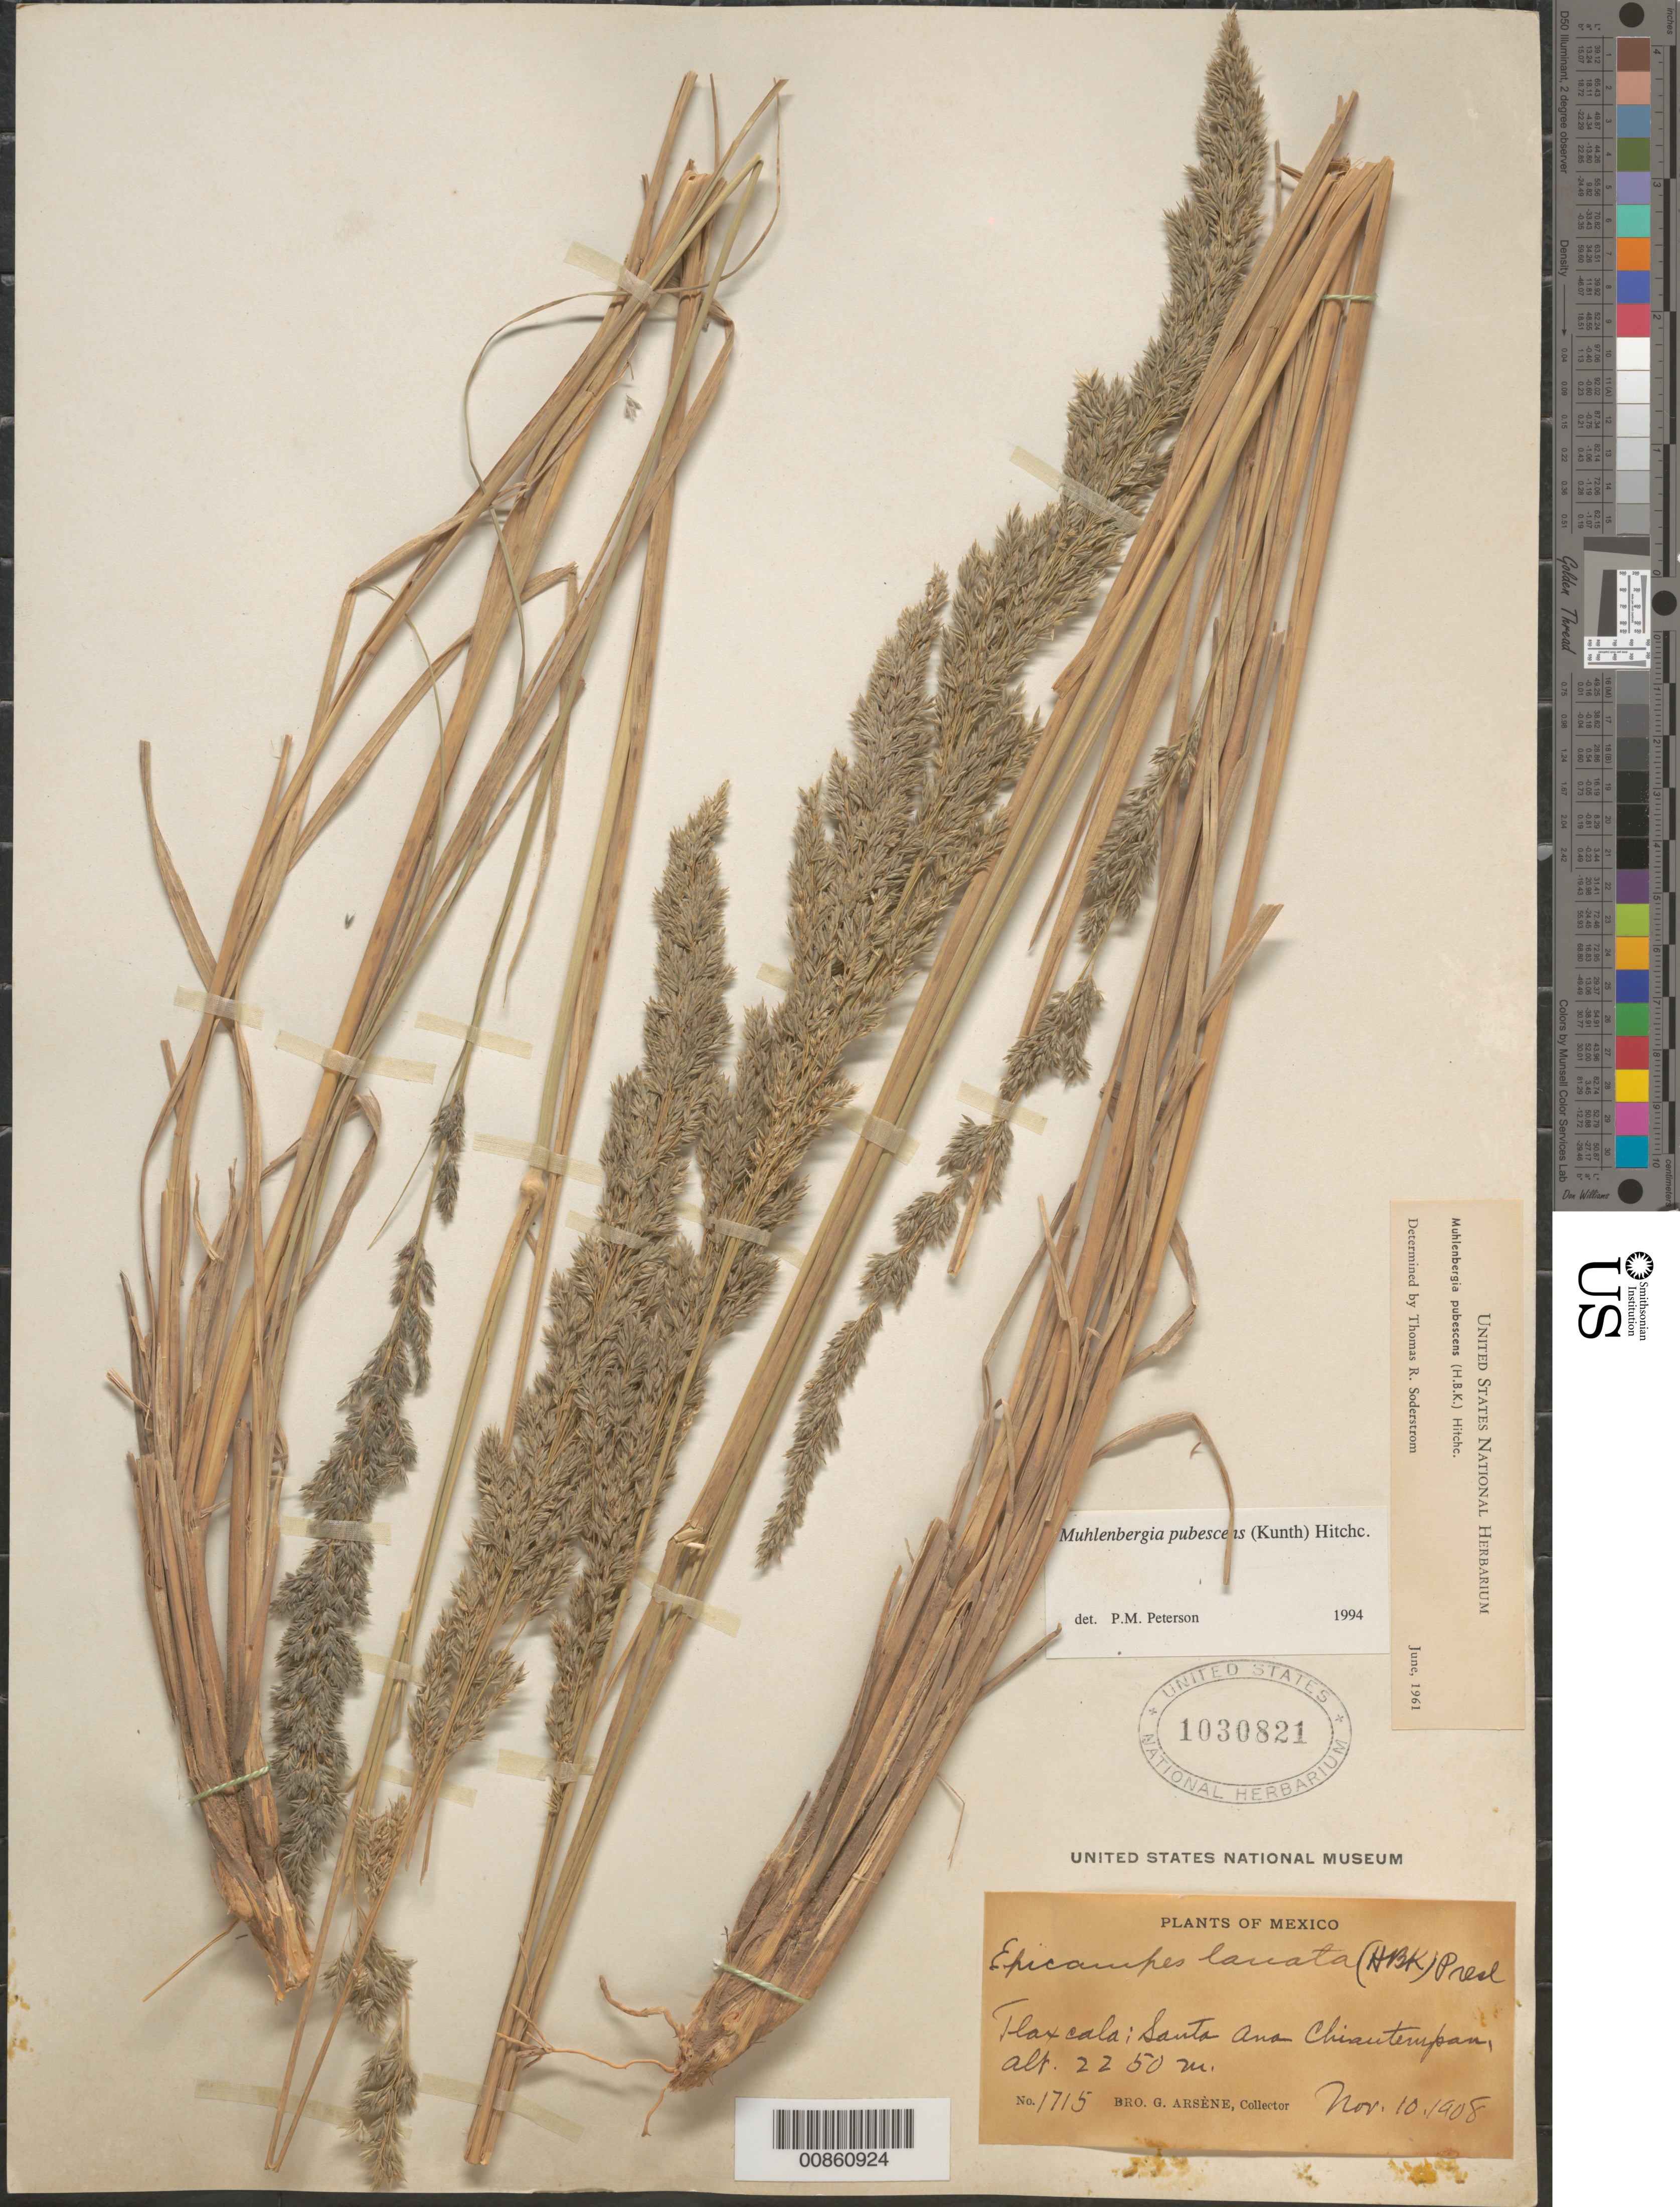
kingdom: Plantae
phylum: Tracheophyta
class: Liliopsida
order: Poales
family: Poaceae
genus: Muhlenbergia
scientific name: Muhlenbergia pubescens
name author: (Kunth) Hitchc.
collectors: Bro. G. Arsène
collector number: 1715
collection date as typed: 10 Nov 1908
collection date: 1908-11-10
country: Mexico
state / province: Tlaxcala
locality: Santa Ana Chiautempan, Tlax.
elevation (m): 2250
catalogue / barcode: US 1030821